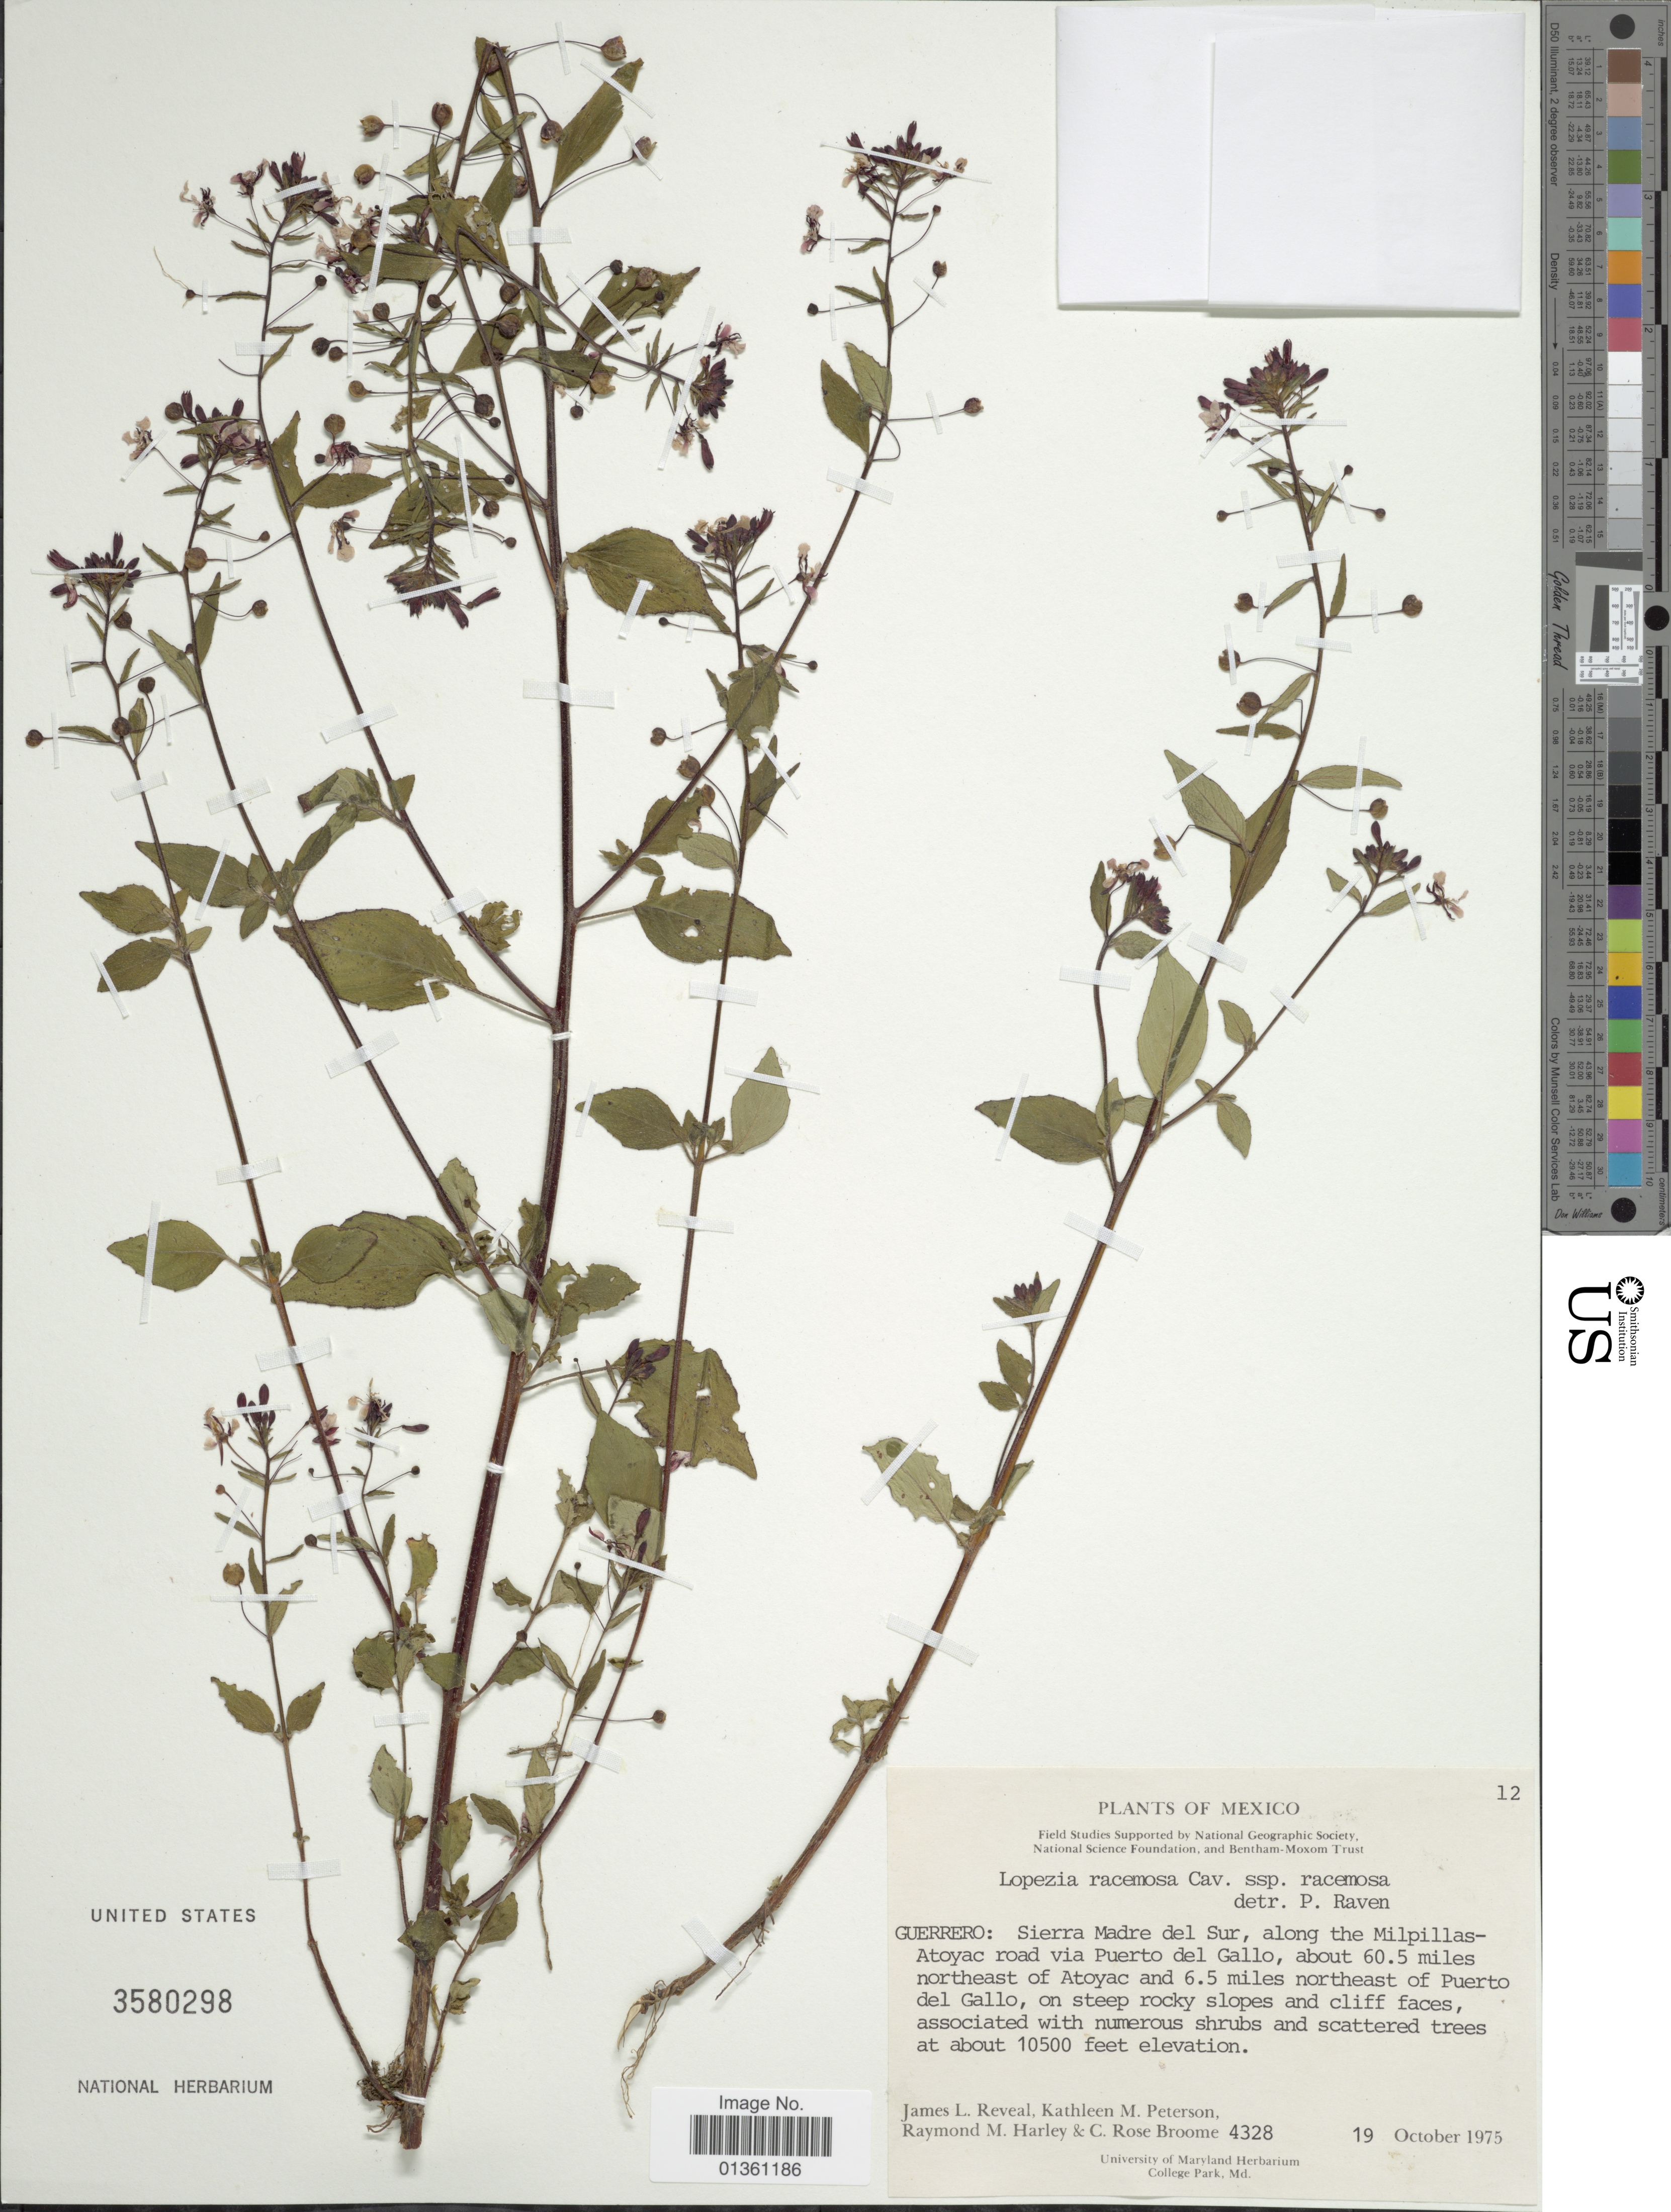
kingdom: Plantae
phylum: Tracheophyta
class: Magnoliopsida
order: Myrtales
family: Onagraceae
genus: Lopezia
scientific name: Lopezia racemosa subsp. racemosa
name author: Cav.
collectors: J. L. Reveal, K. Peterson, R. M. Harley & C. R. Broome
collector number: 4328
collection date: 1975-10-19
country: Mexico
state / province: Guerrero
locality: Sierra Madre del Sur, along the Milpillas-Atoyac road via Puerto del Gallo, about 60.5 miles northeast of Atoyac and 6.5 miles northeast of Puerto del Gallo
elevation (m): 3200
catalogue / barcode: US 3580298